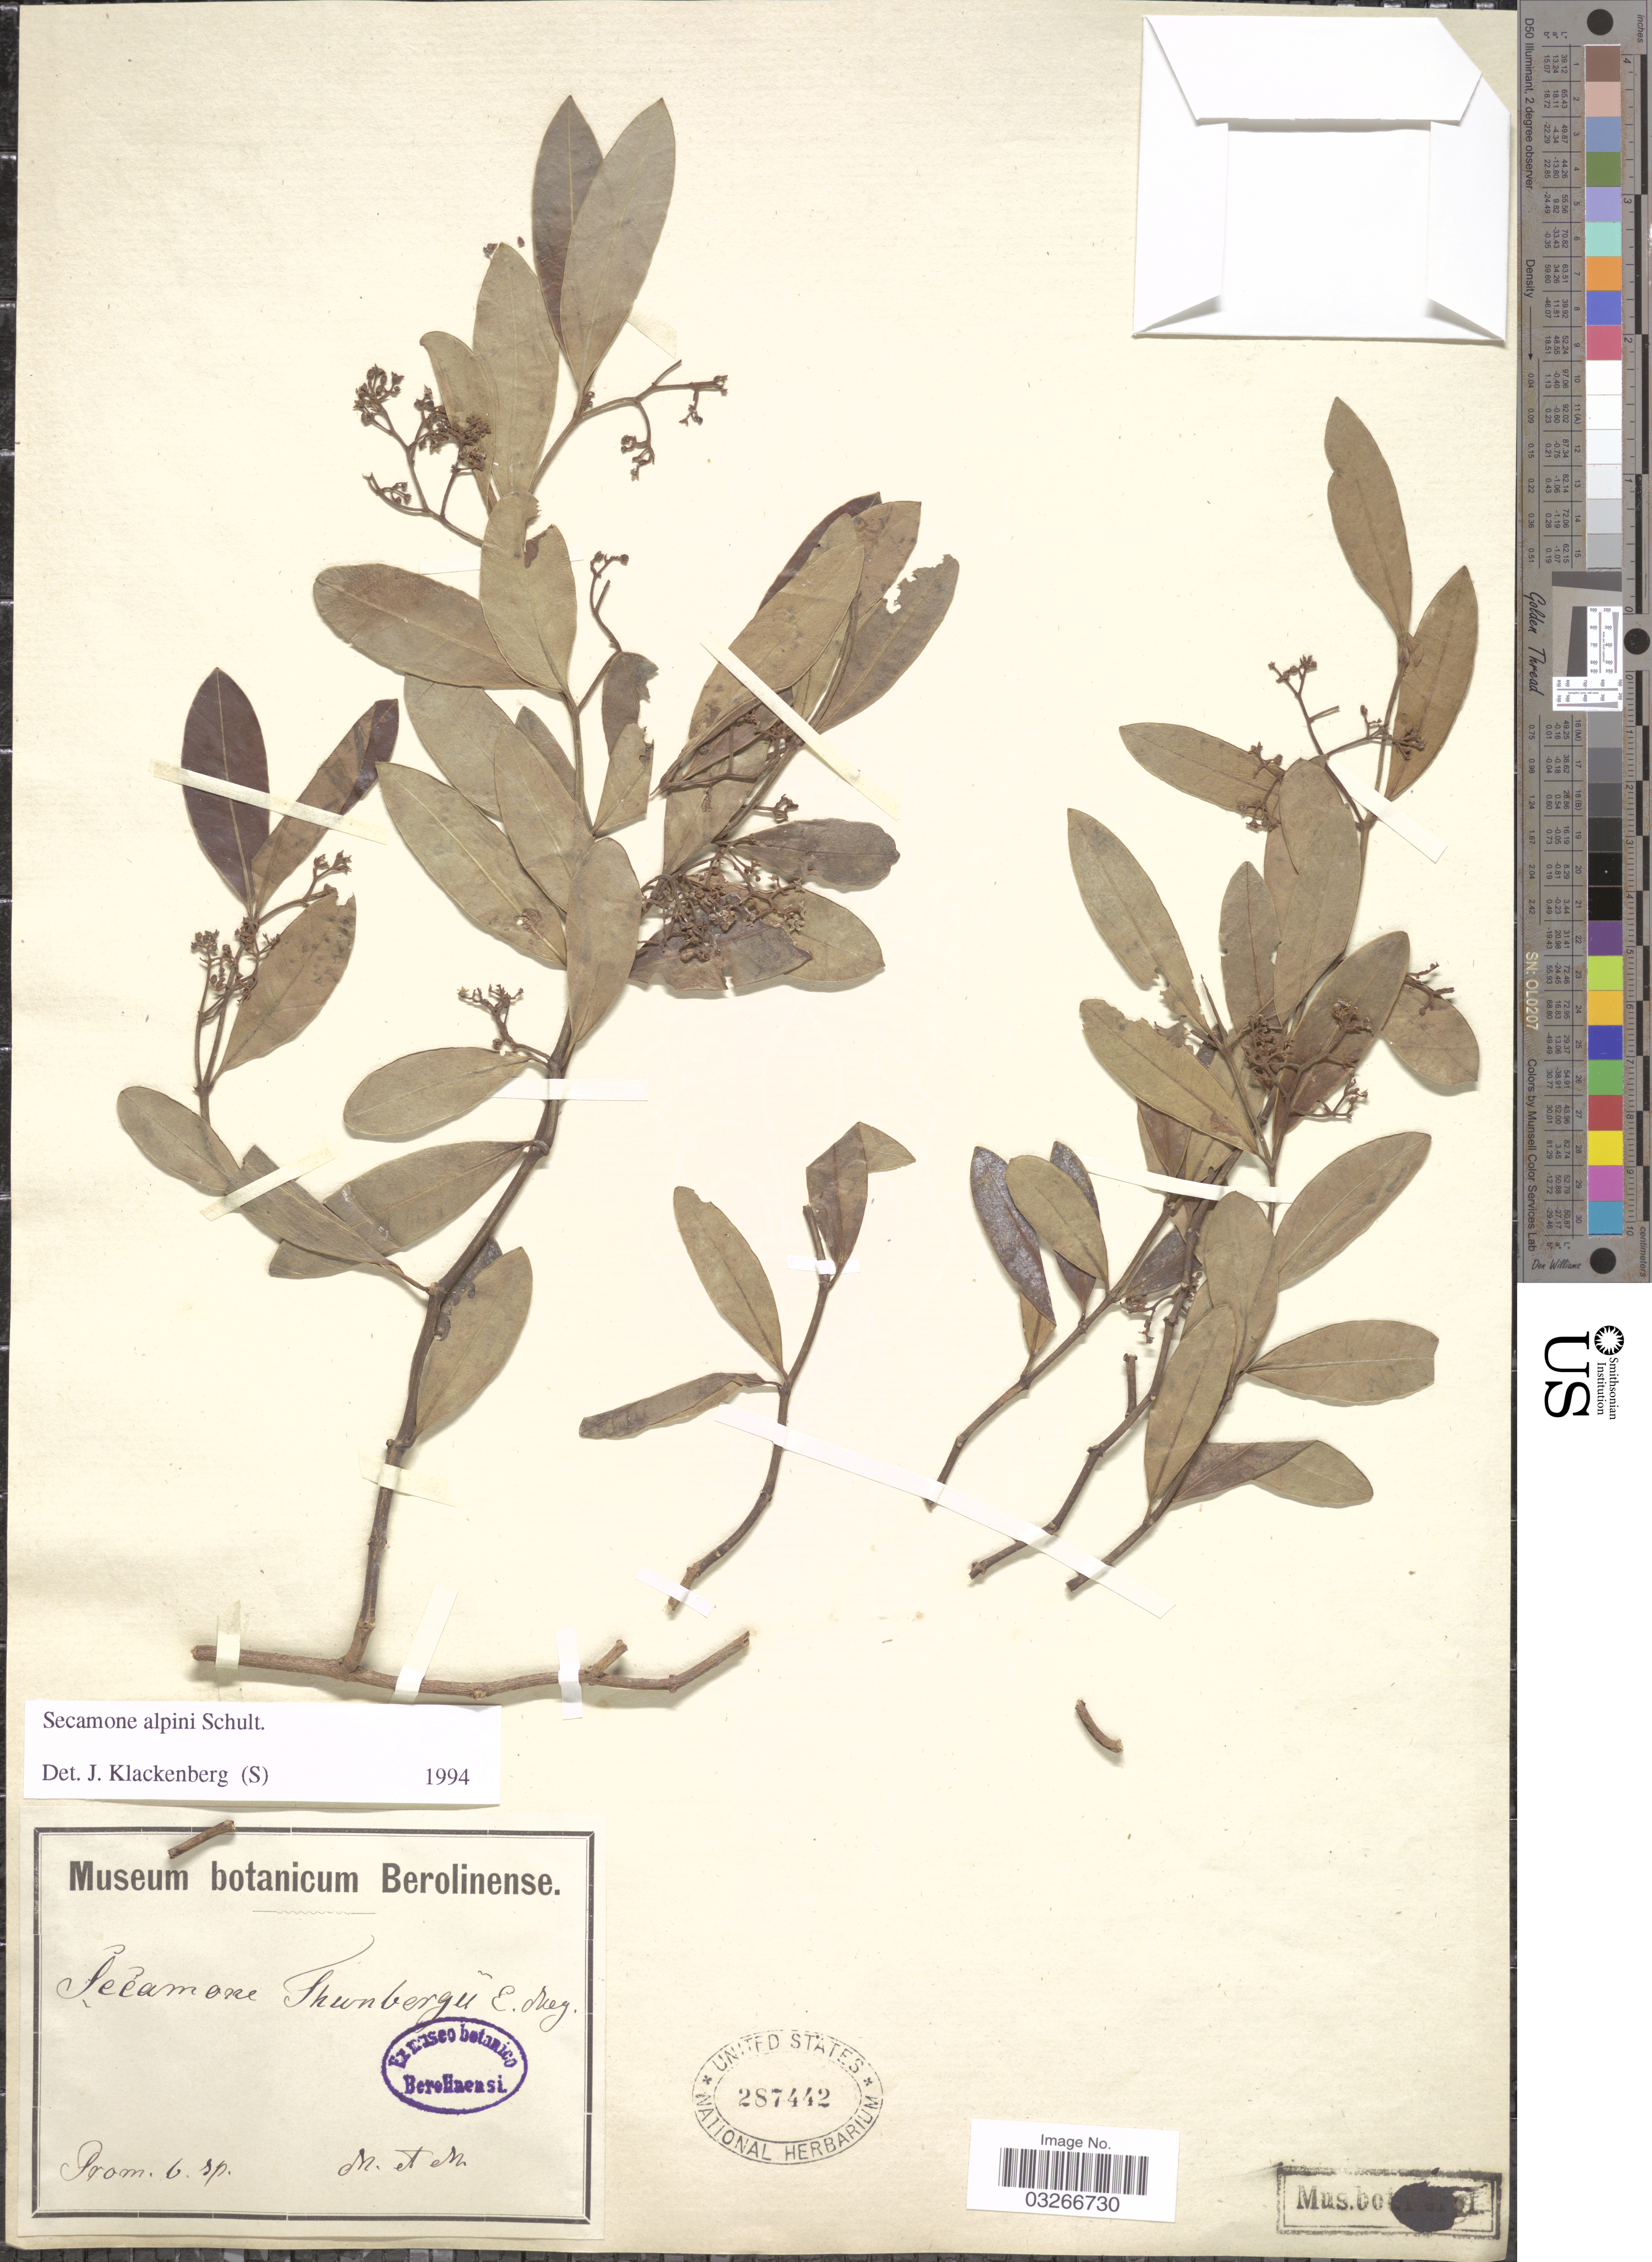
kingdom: Plantae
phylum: Tracheophyta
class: Magnoliopsida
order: Gentianales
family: Apocynaceae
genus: Secamone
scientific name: Secamone alpini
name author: Schult.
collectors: M. & M.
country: South Africa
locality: Prom. b. sp.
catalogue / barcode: US 287442